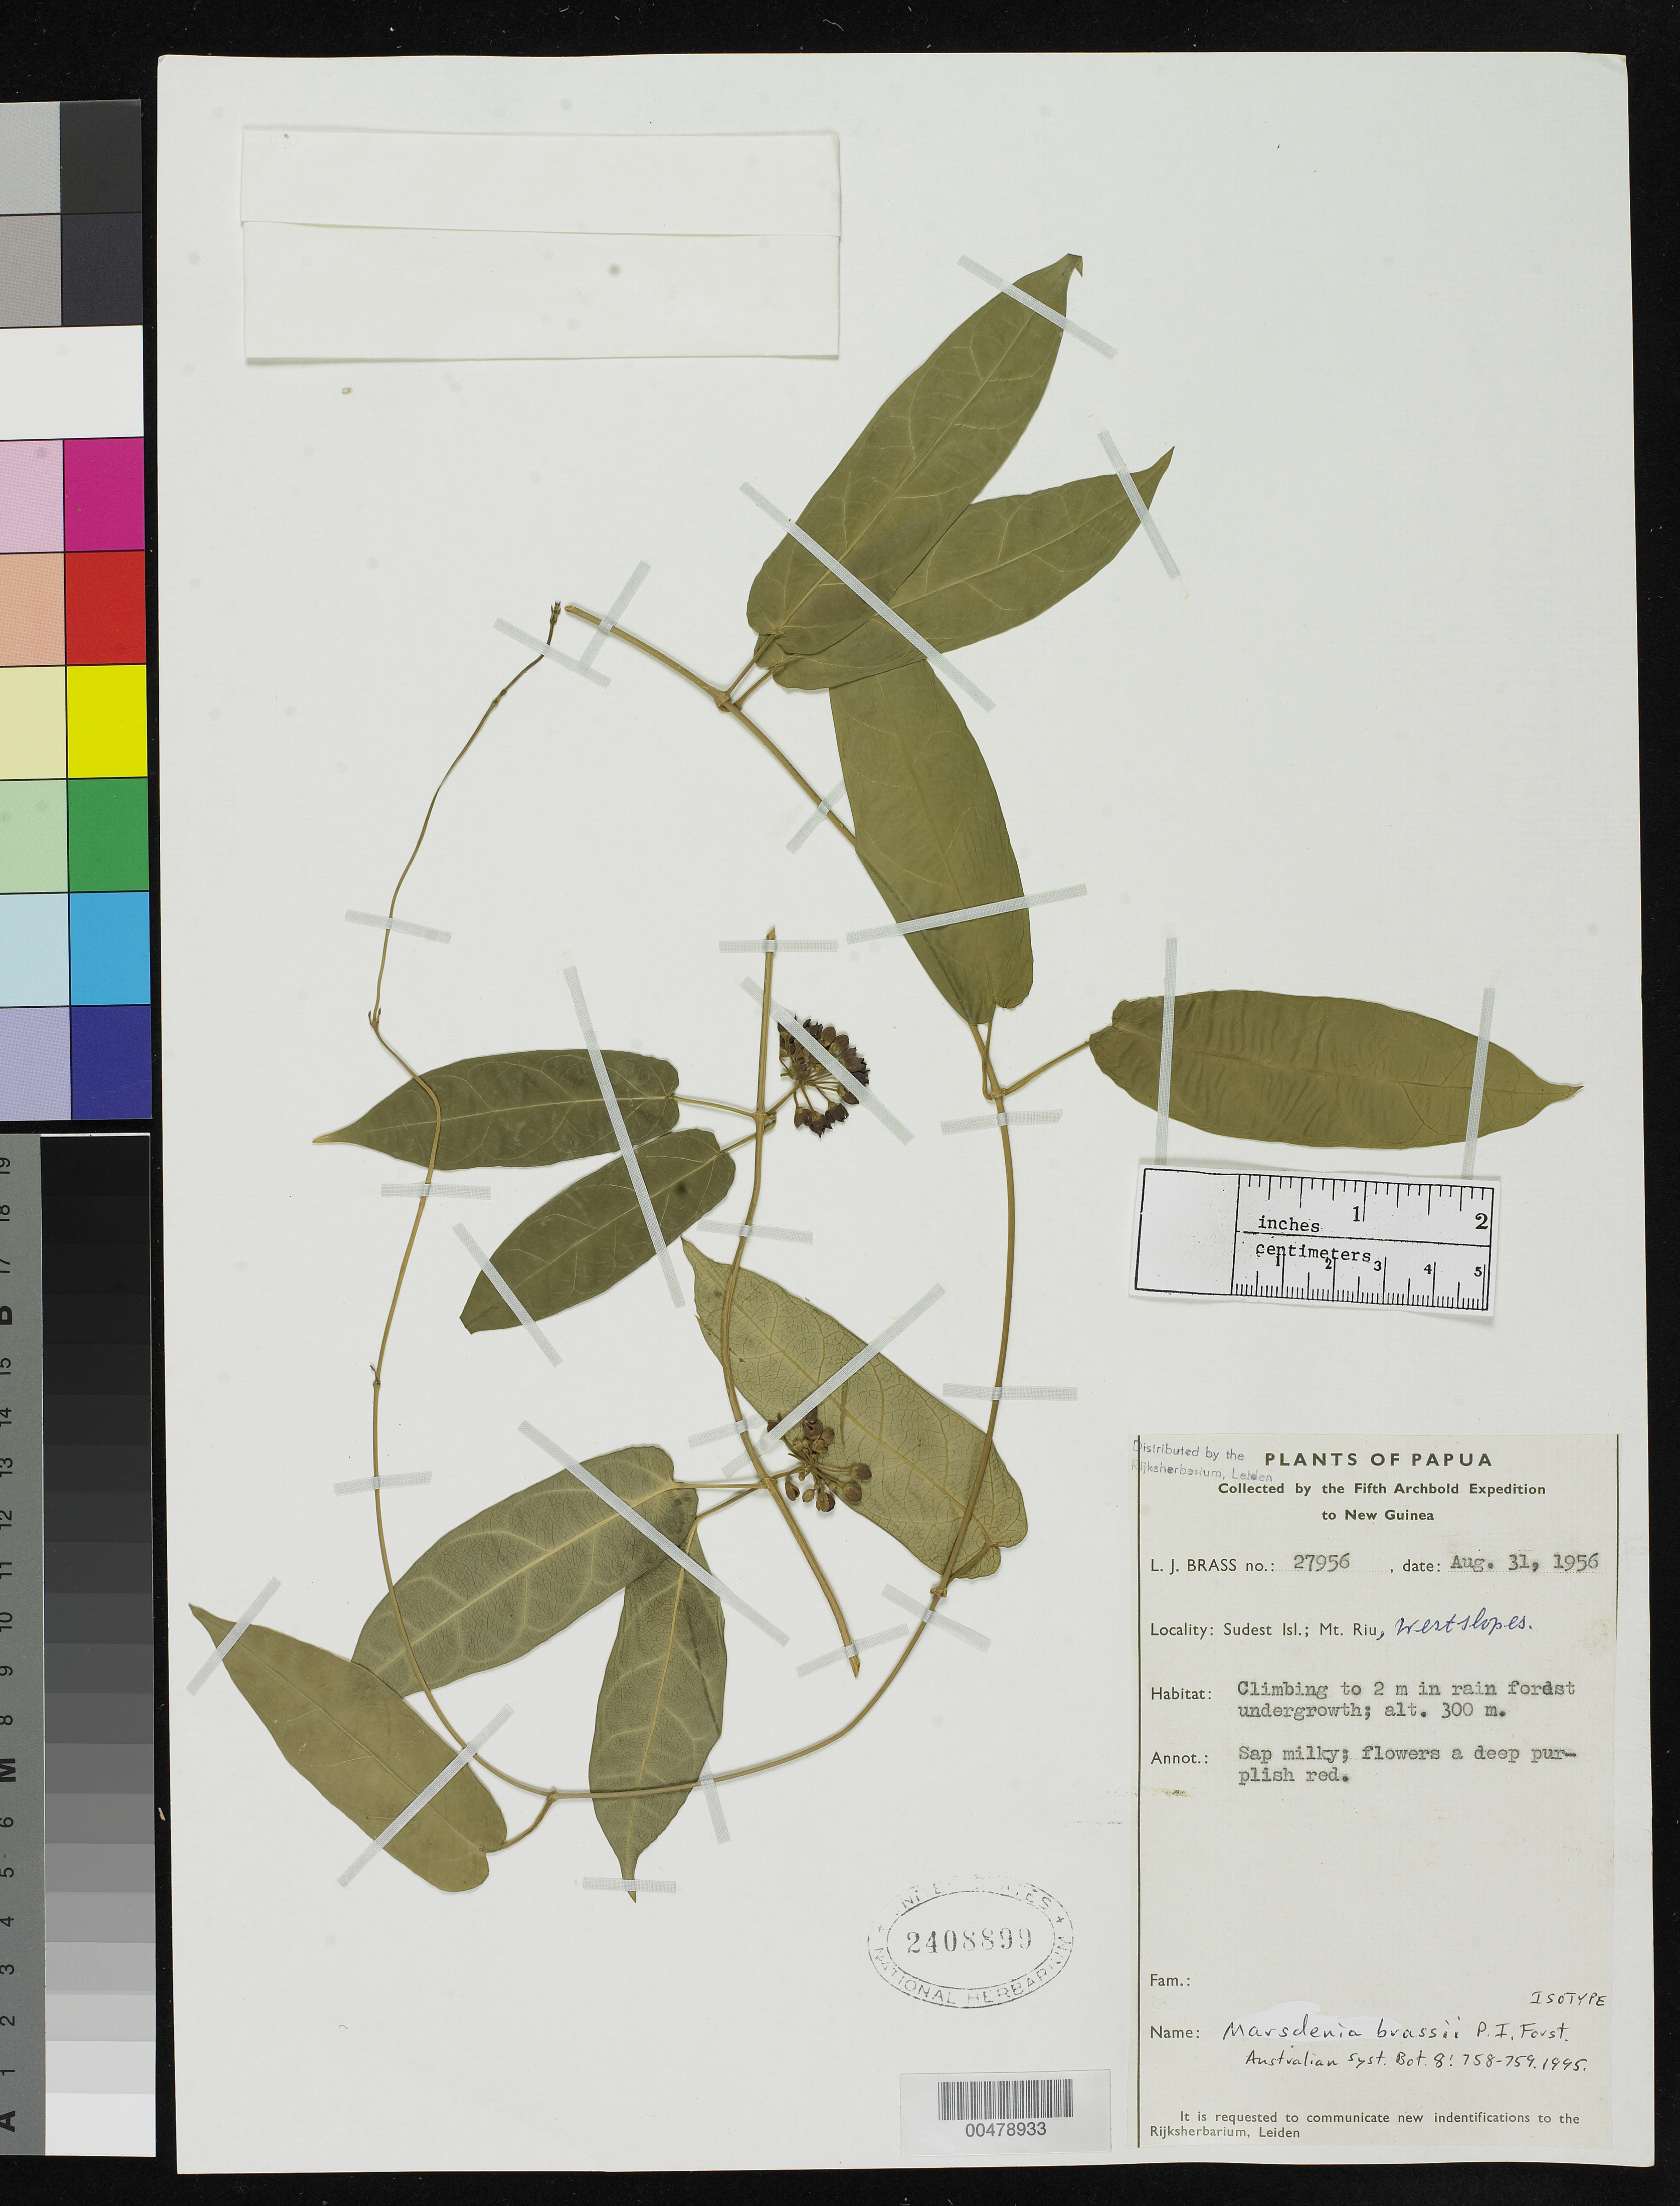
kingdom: Plantae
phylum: Tracheophyta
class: Magnoliopsida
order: Gentianales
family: Apocynaceae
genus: Marsdenia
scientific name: Marsdenia brassii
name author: P.I. Forst.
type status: Isotype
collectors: L. J. Brass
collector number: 27956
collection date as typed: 31 Aug 1956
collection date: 1956-08-31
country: Papua New Guinea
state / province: Milne Bay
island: Sudest [Tagula]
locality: Mt. Riu, W slopes. [Louisade Arch.]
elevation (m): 300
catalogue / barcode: US 2408899